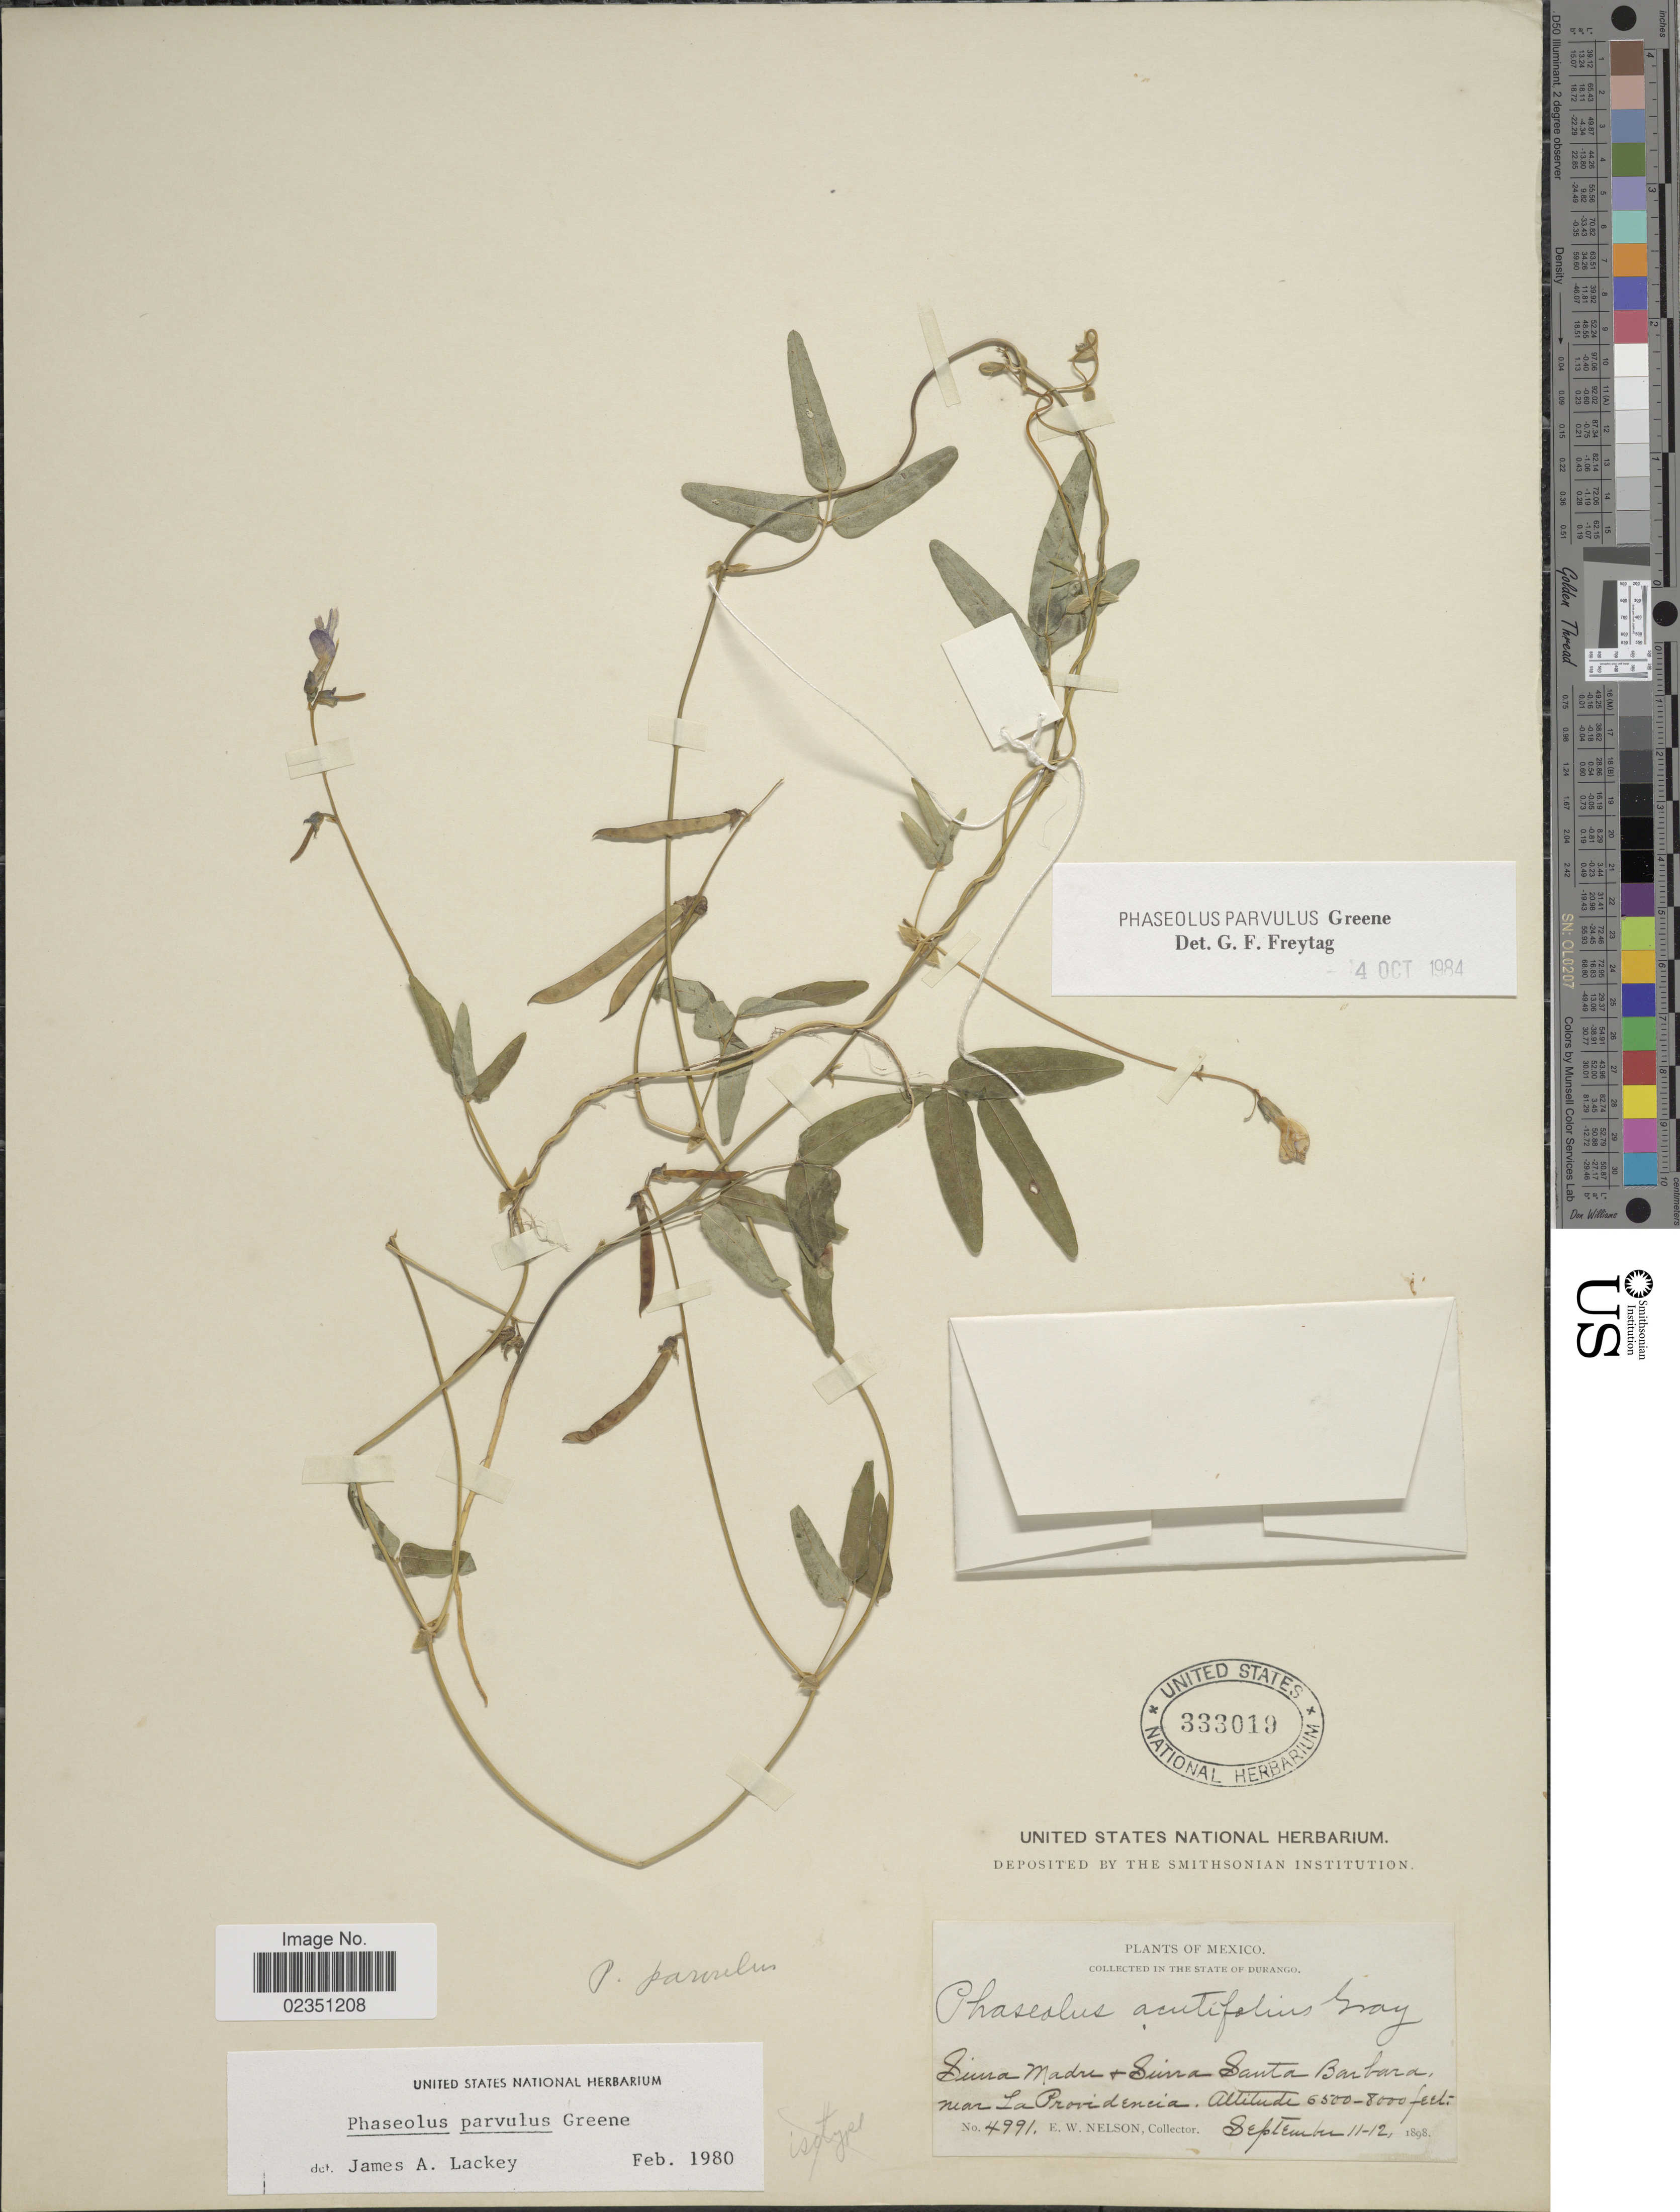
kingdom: Plantae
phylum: Tracheophyta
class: Magnoliopsida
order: Fabales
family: Fabaceae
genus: Phaseolus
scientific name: Phaseolus parvulus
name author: Greene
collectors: E. W. Nelson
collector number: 4991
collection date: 1898-09-11/1898-09-12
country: Mexico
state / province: Durango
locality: Sierra Madre + Sierra Santa Barbara, near La Providencia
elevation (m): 1981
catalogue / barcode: US 333019